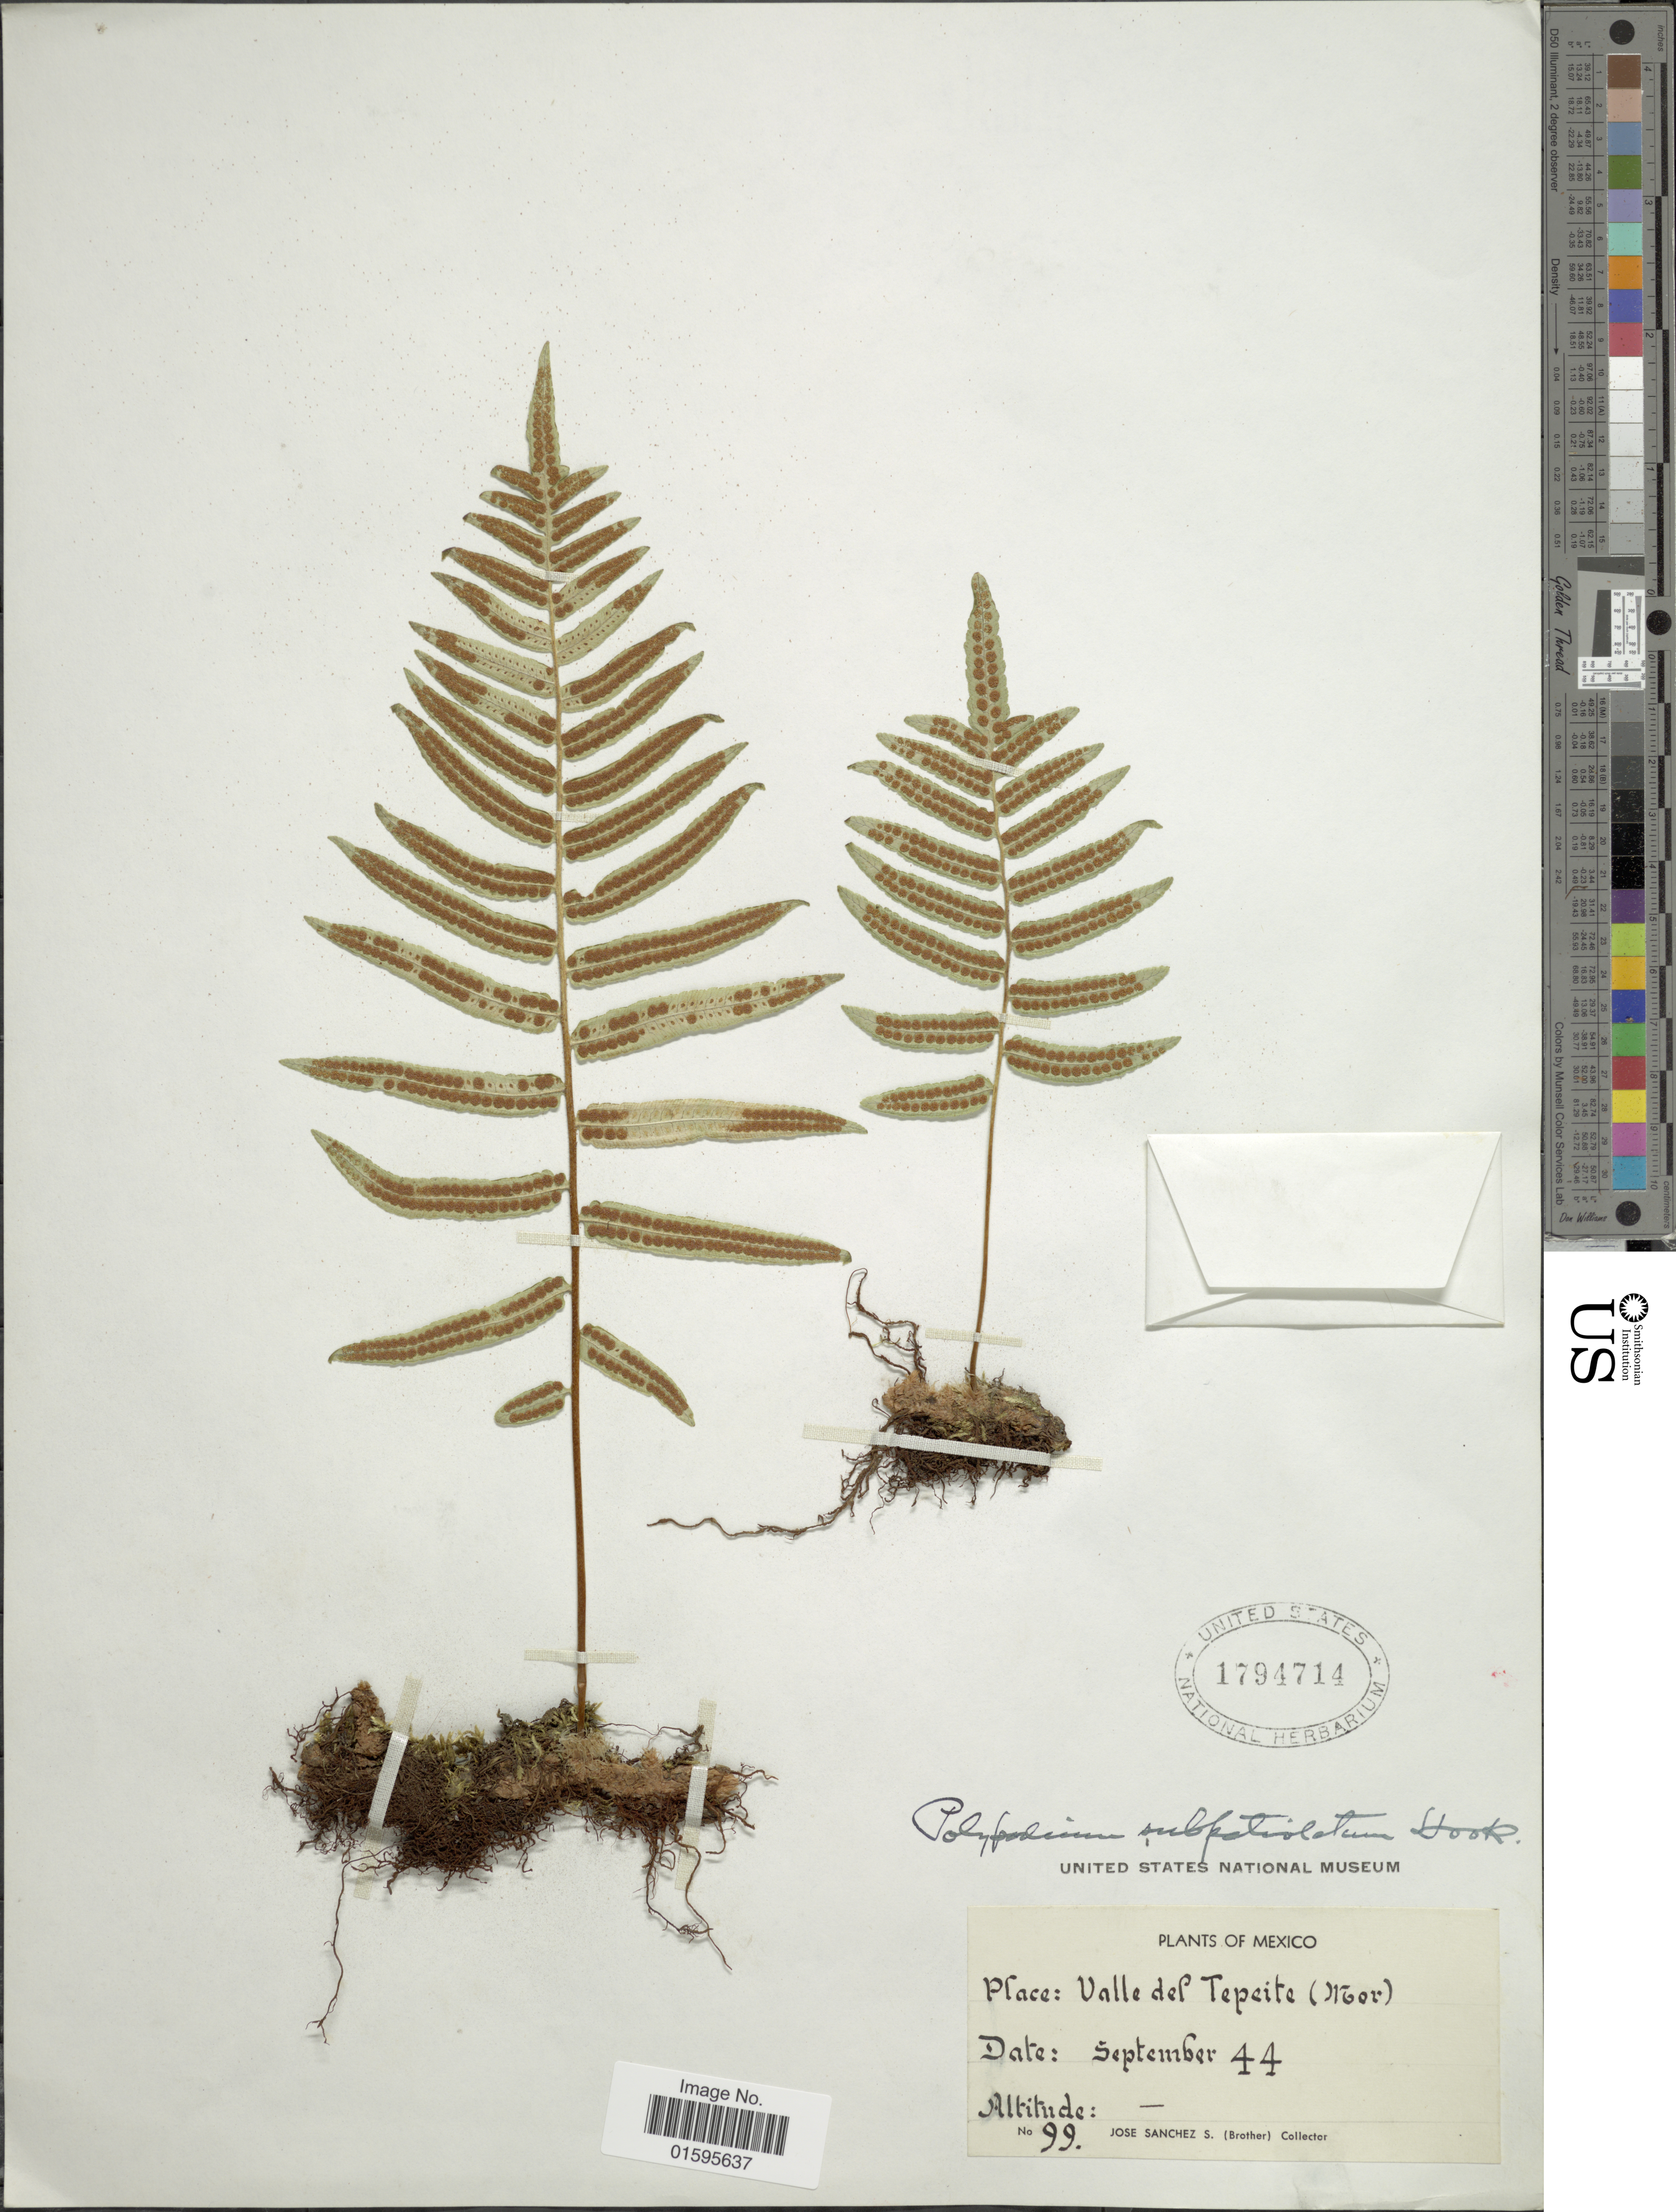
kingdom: Plantae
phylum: Tracheophyta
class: Polypodiopsida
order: Polypodiales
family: Polypodiaceae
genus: Polypodium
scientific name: Polypodium subpetiolatum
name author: Hook.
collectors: J. Sanchez S.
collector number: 99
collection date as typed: Transcribed d/m/y: /9/44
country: Mexico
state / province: Morelos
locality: Valle del Tepeite (Mor)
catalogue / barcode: US 1794714